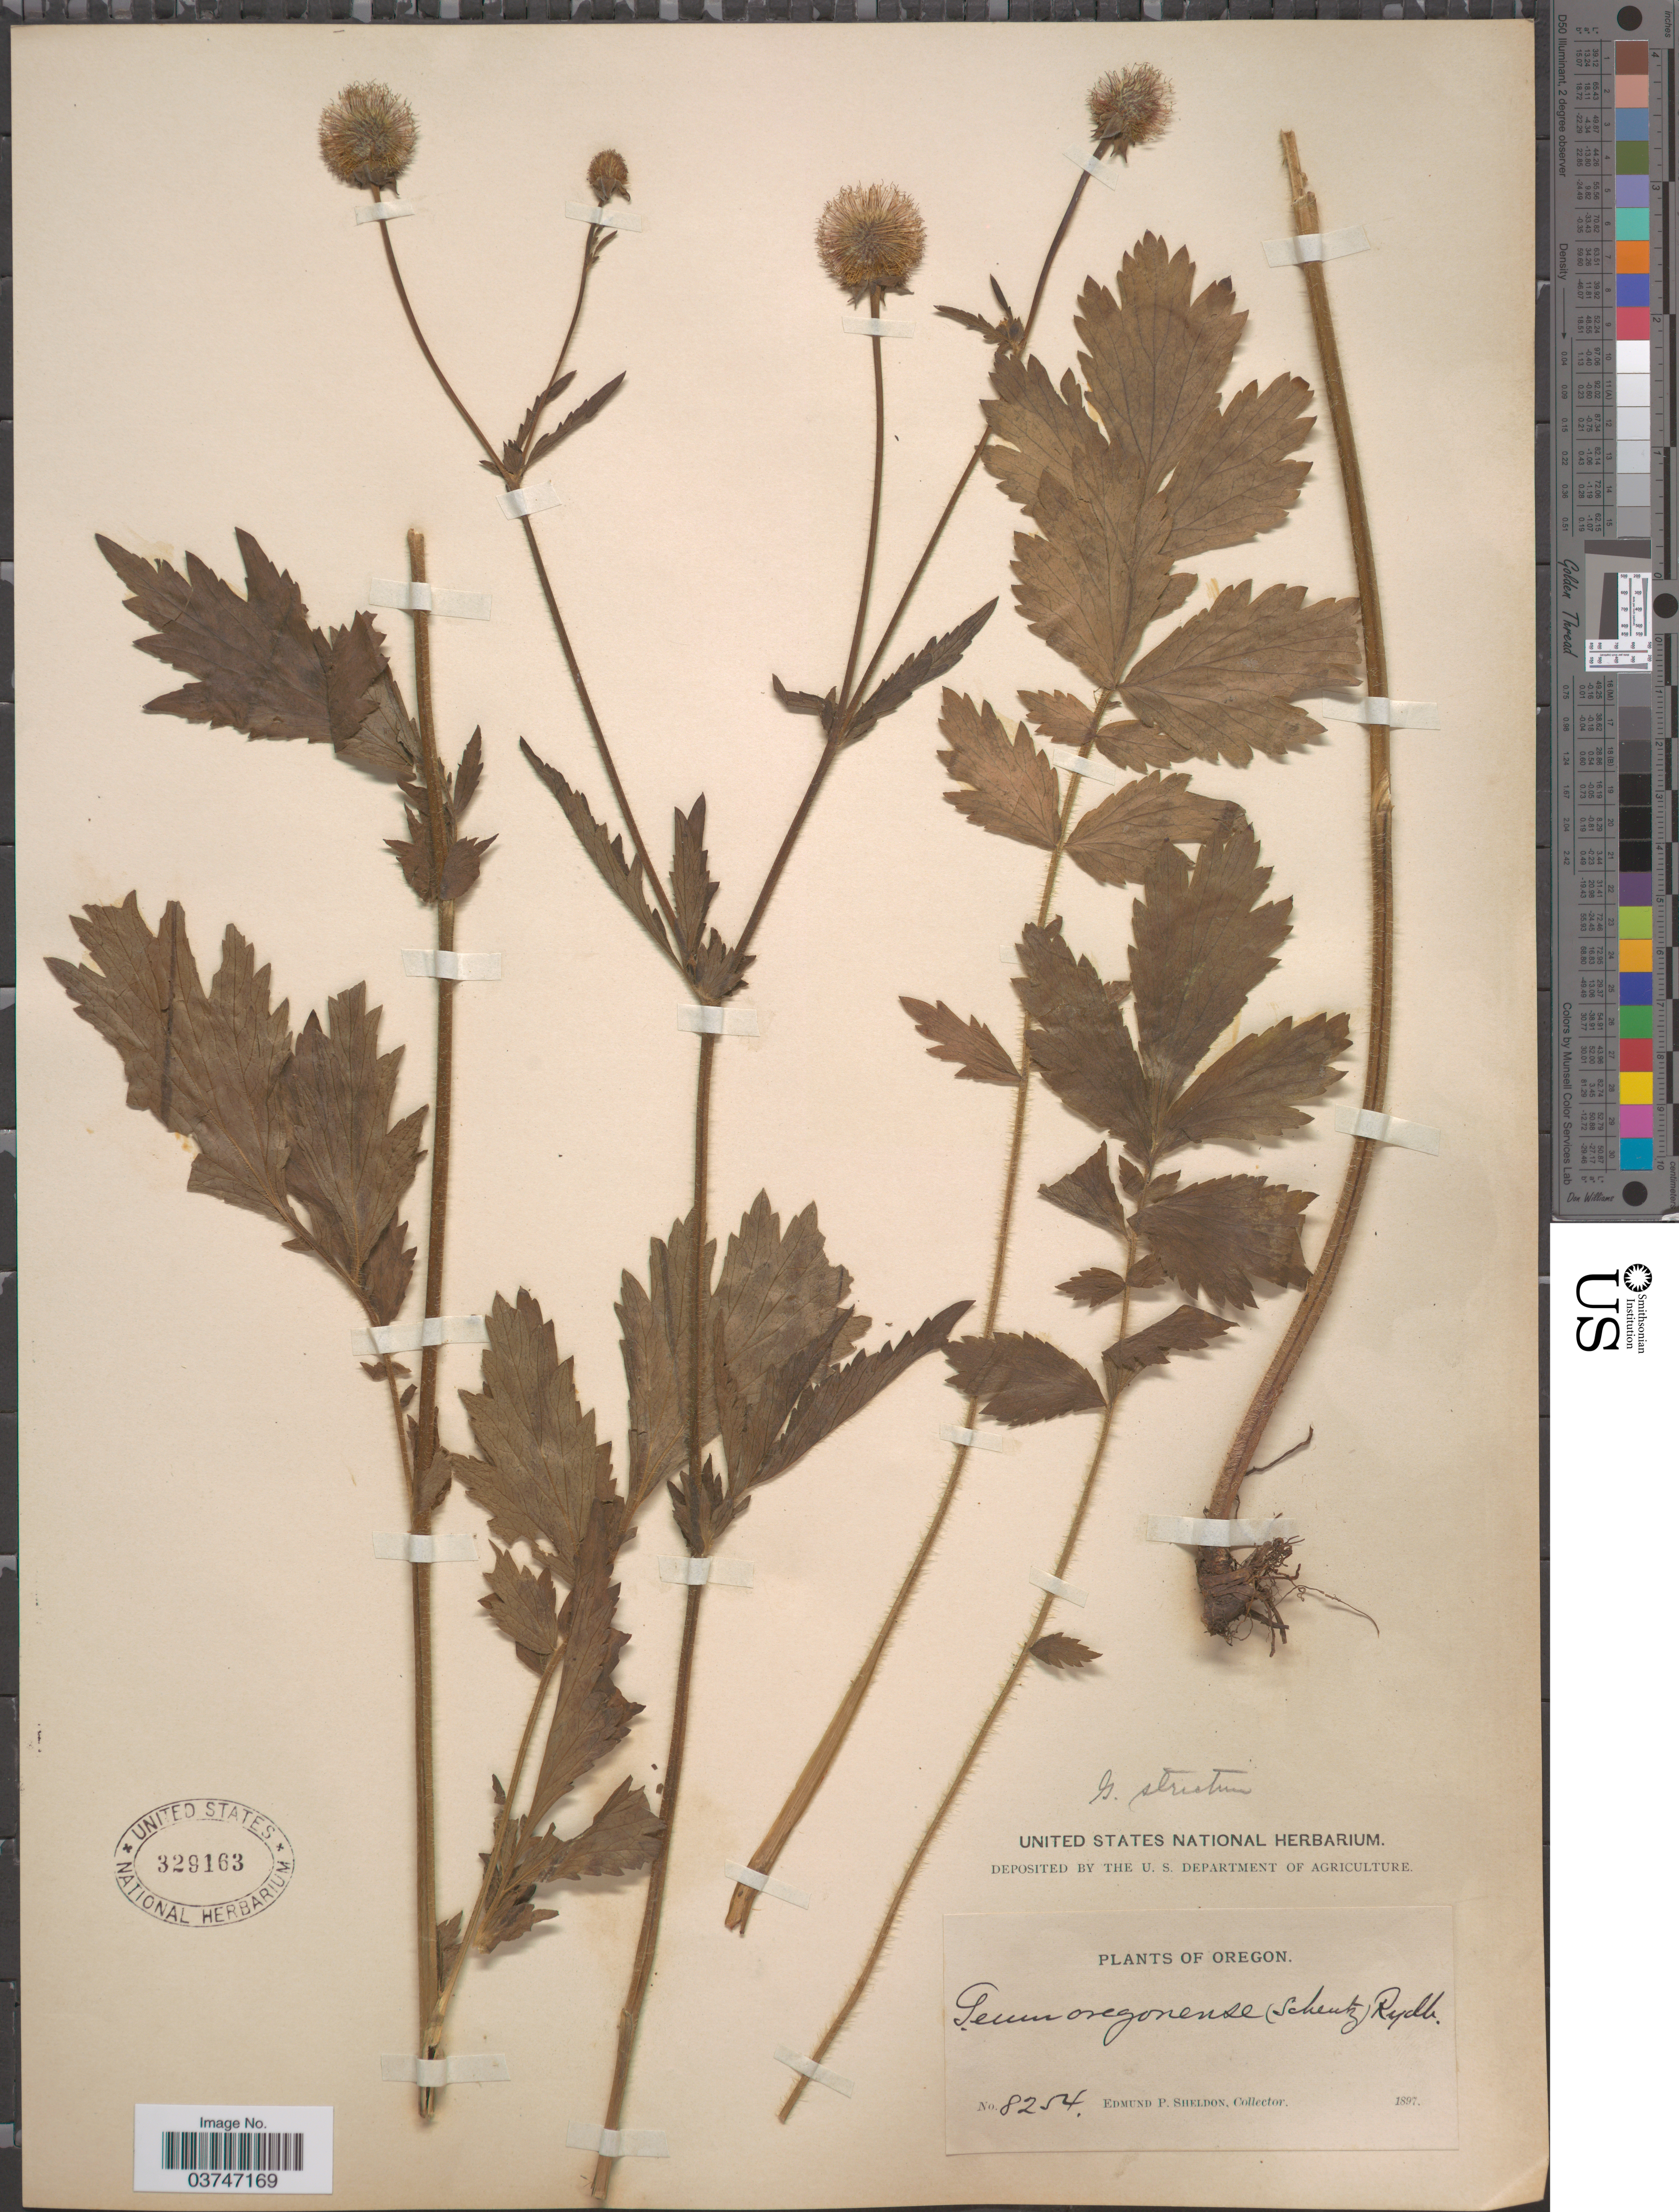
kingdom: Plantae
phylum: Tracheophyta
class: Magnoliopsida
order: Rosales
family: Rosaceae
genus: Geum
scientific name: Geum aleppicum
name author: Jacq.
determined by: Strong, Mark T., (BOT), Smithsonian Institution - National Museum of Natural History (UNITED STATES)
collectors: E. P. Sheldon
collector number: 8254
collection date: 1897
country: United States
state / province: Oregon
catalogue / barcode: US 329163